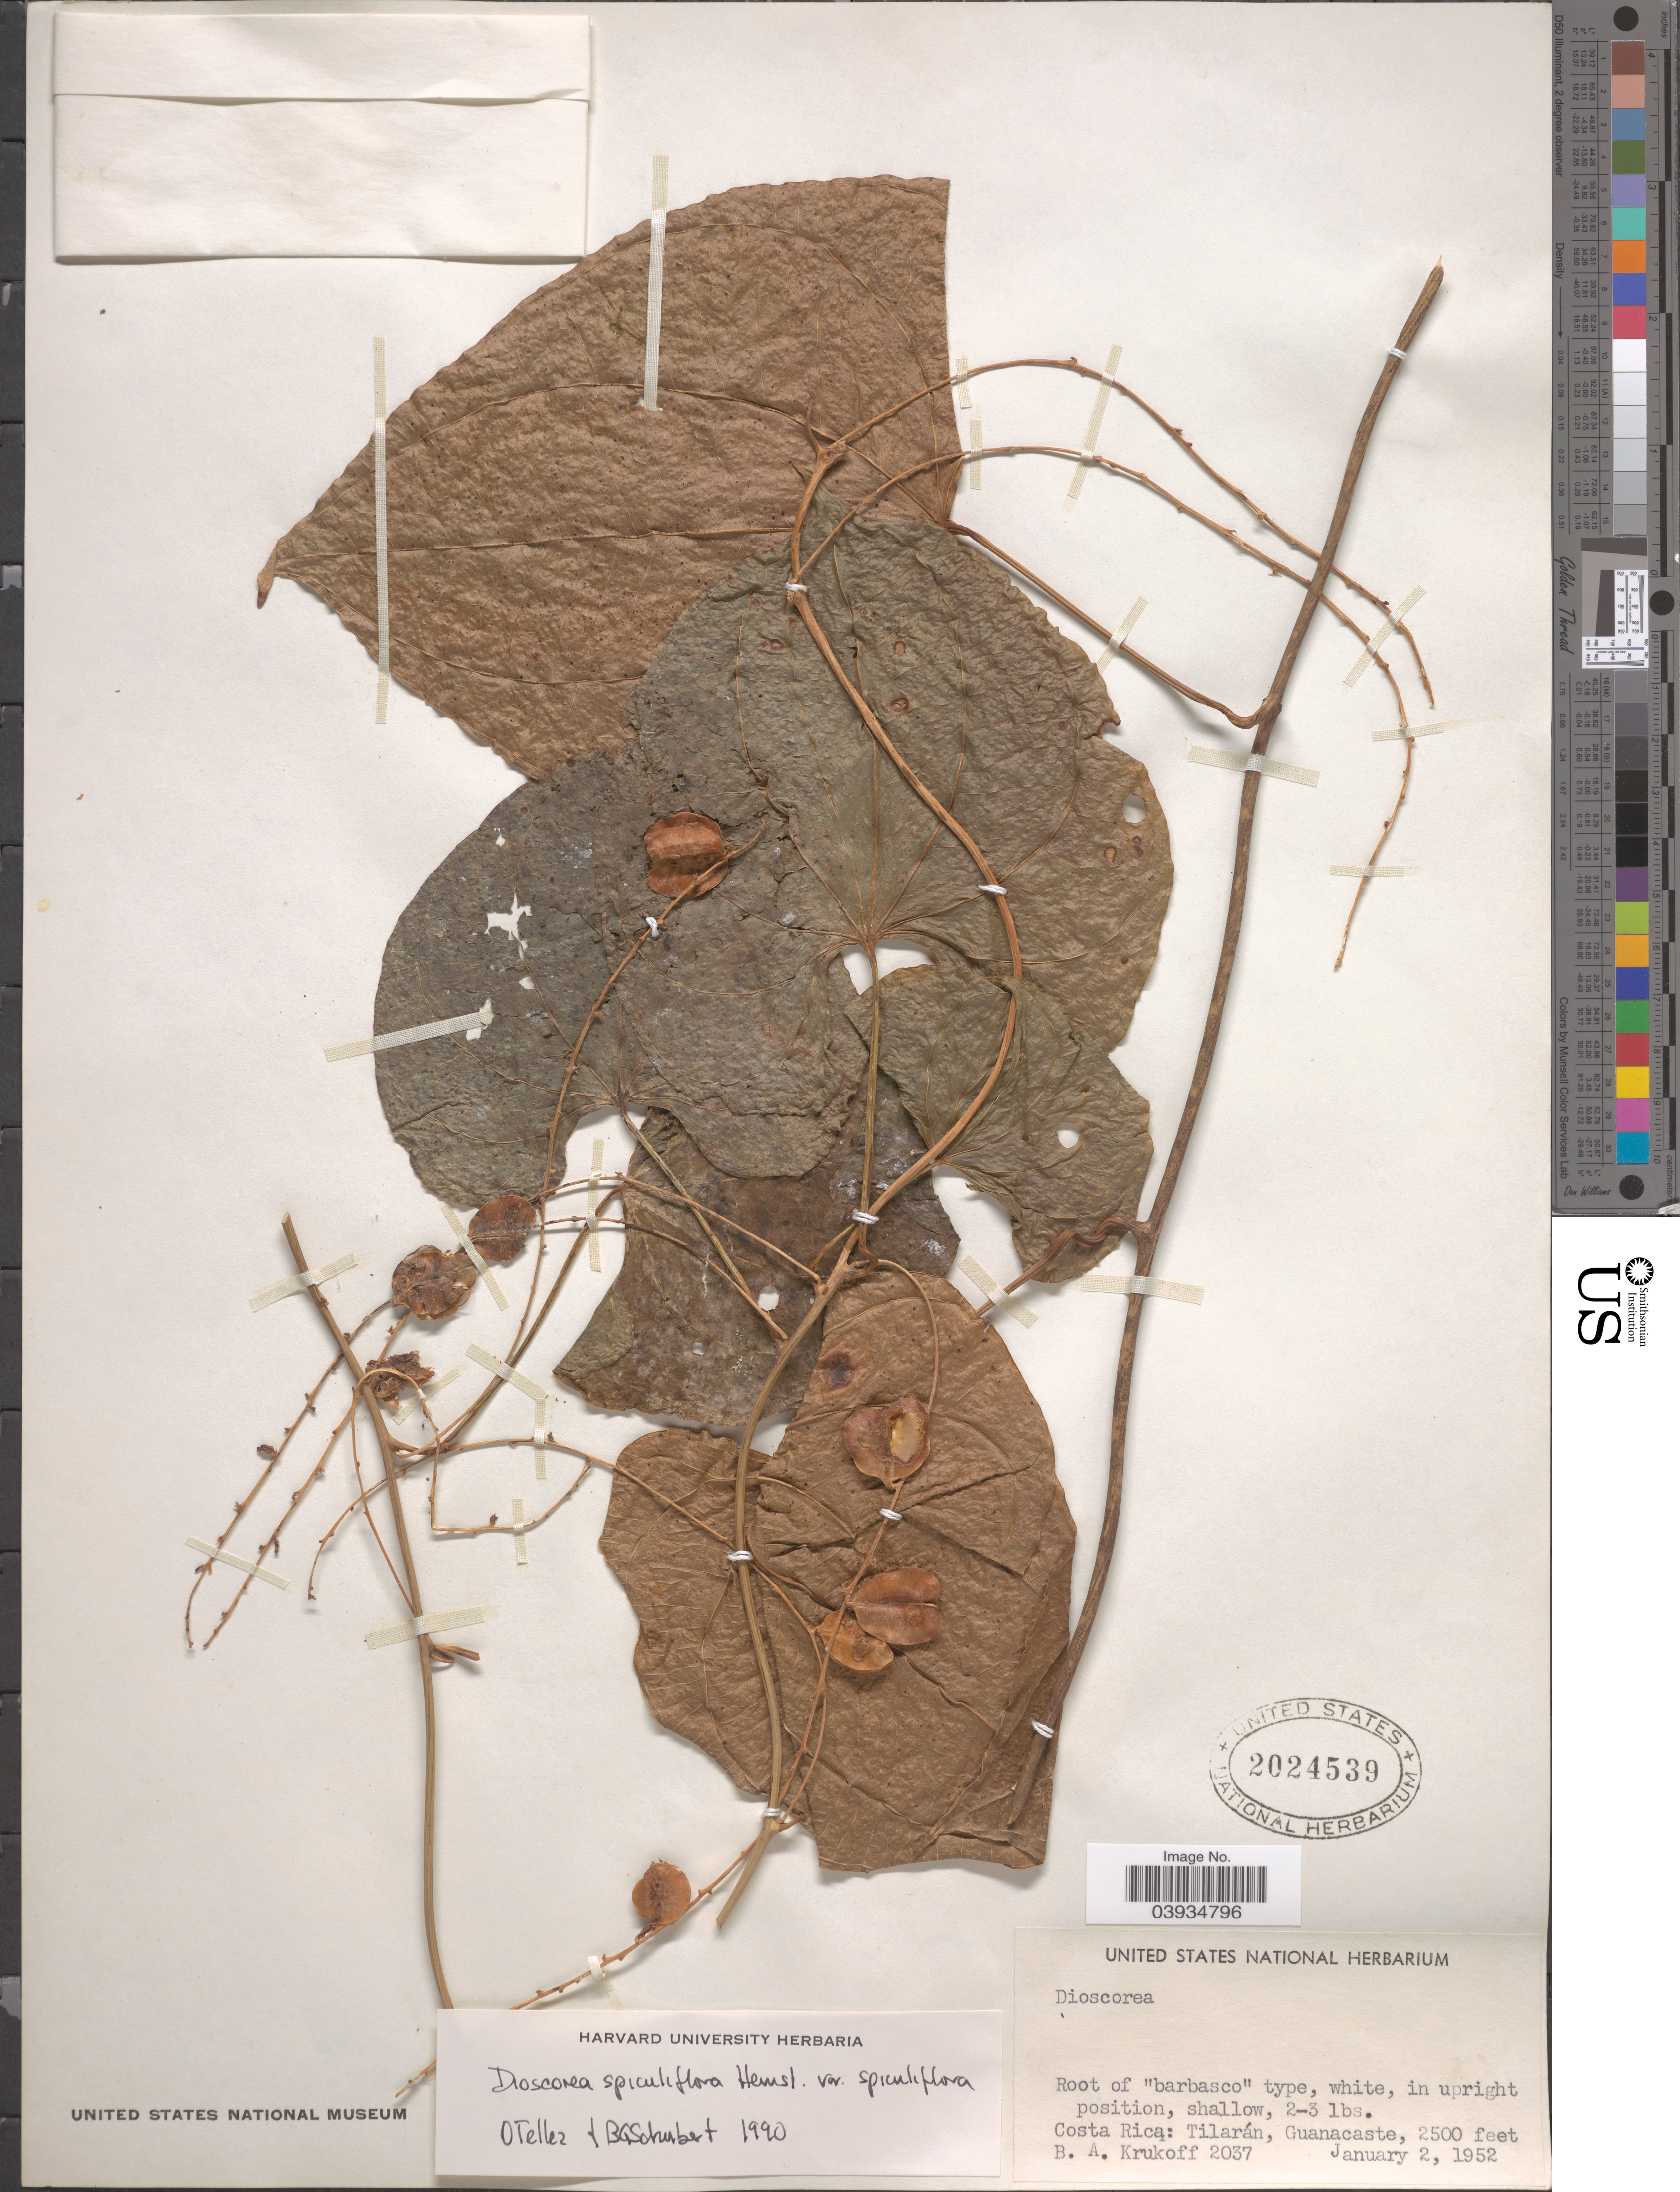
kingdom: Plantae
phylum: Tracheophyta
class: Liliopsida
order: Dioscoreales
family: Dioscoreaceae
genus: Dioscorea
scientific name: Dioscorea spiculiflora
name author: Hemsl.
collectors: B. A. Krukoff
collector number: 2037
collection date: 1952-01-02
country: Costa Rica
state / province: Guanacaste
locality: Tilarán.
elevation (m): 762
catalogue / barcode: US 2024539